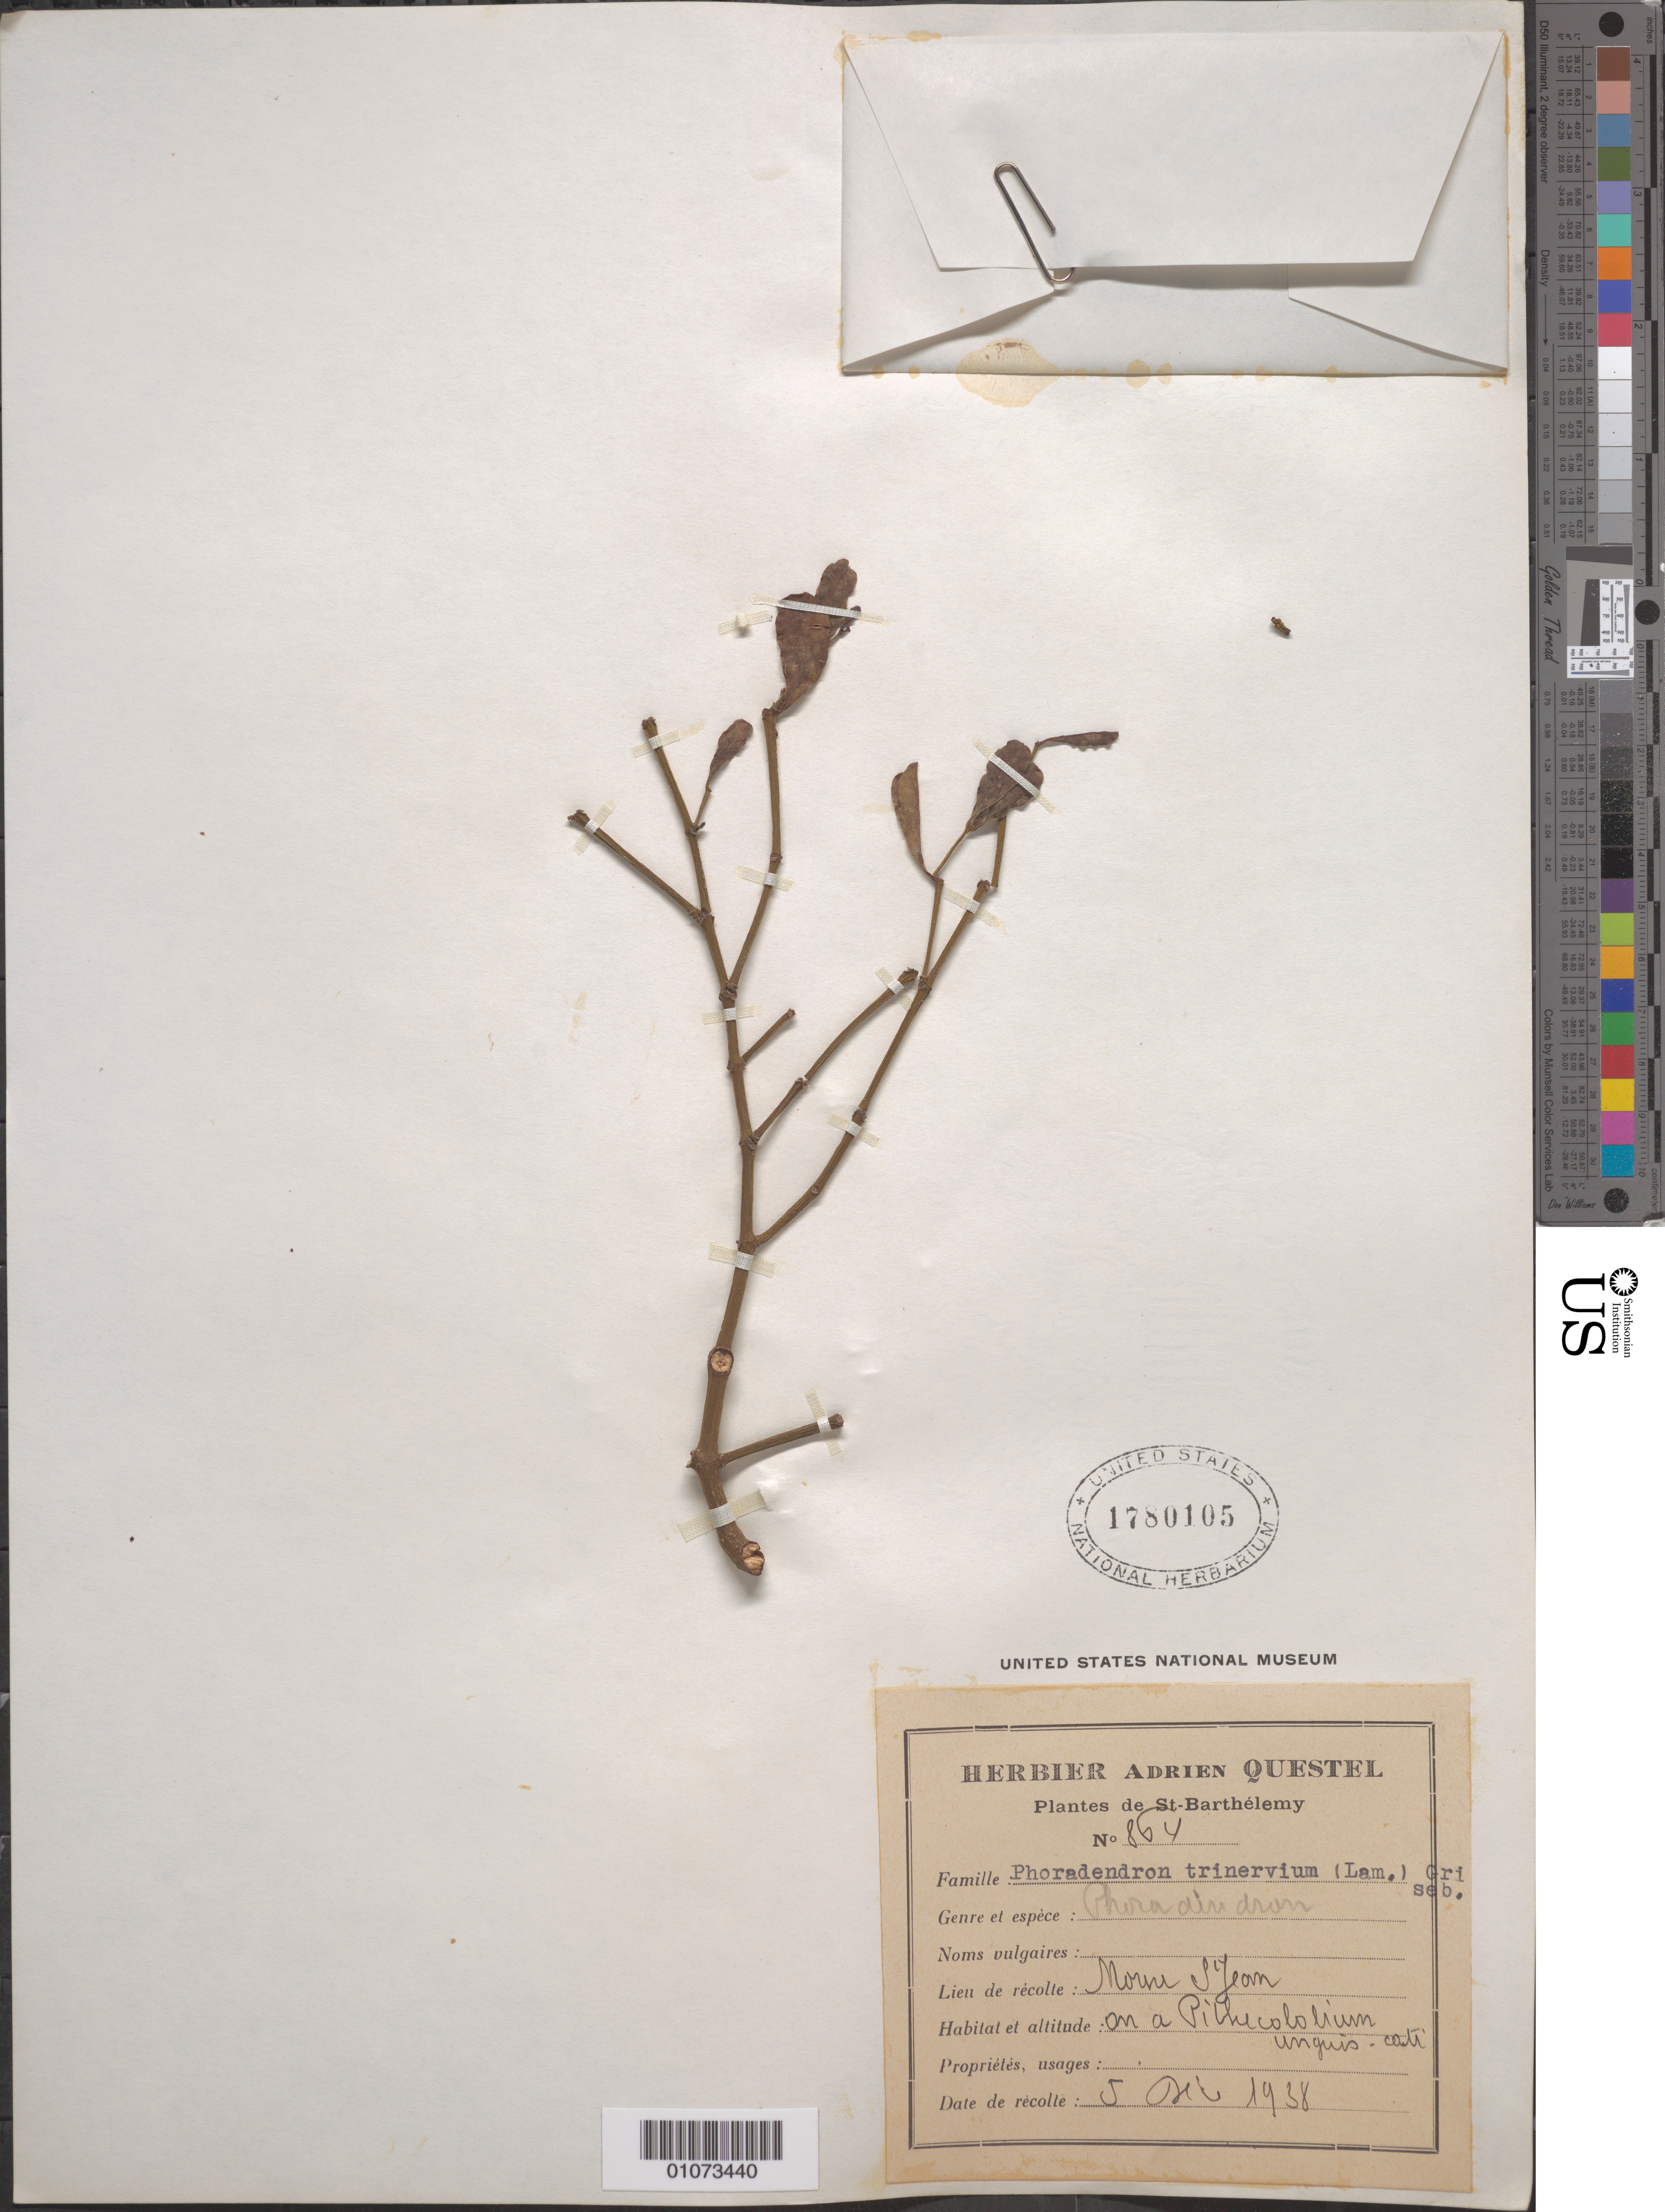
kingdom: Plantae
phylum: Tracheophyta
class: Magnoliopsida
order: Santalales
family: Viscaceae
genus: Phoradendron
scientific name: Phoradendron trinervium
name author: (Lam.) Griseb.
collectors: A. Questel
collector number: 864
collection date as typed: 05 Aug 1930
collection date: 1930-08-05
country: Saint Barthélemy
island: St. Barthélemy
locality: Morne D'Leon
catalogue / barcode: US 1780105